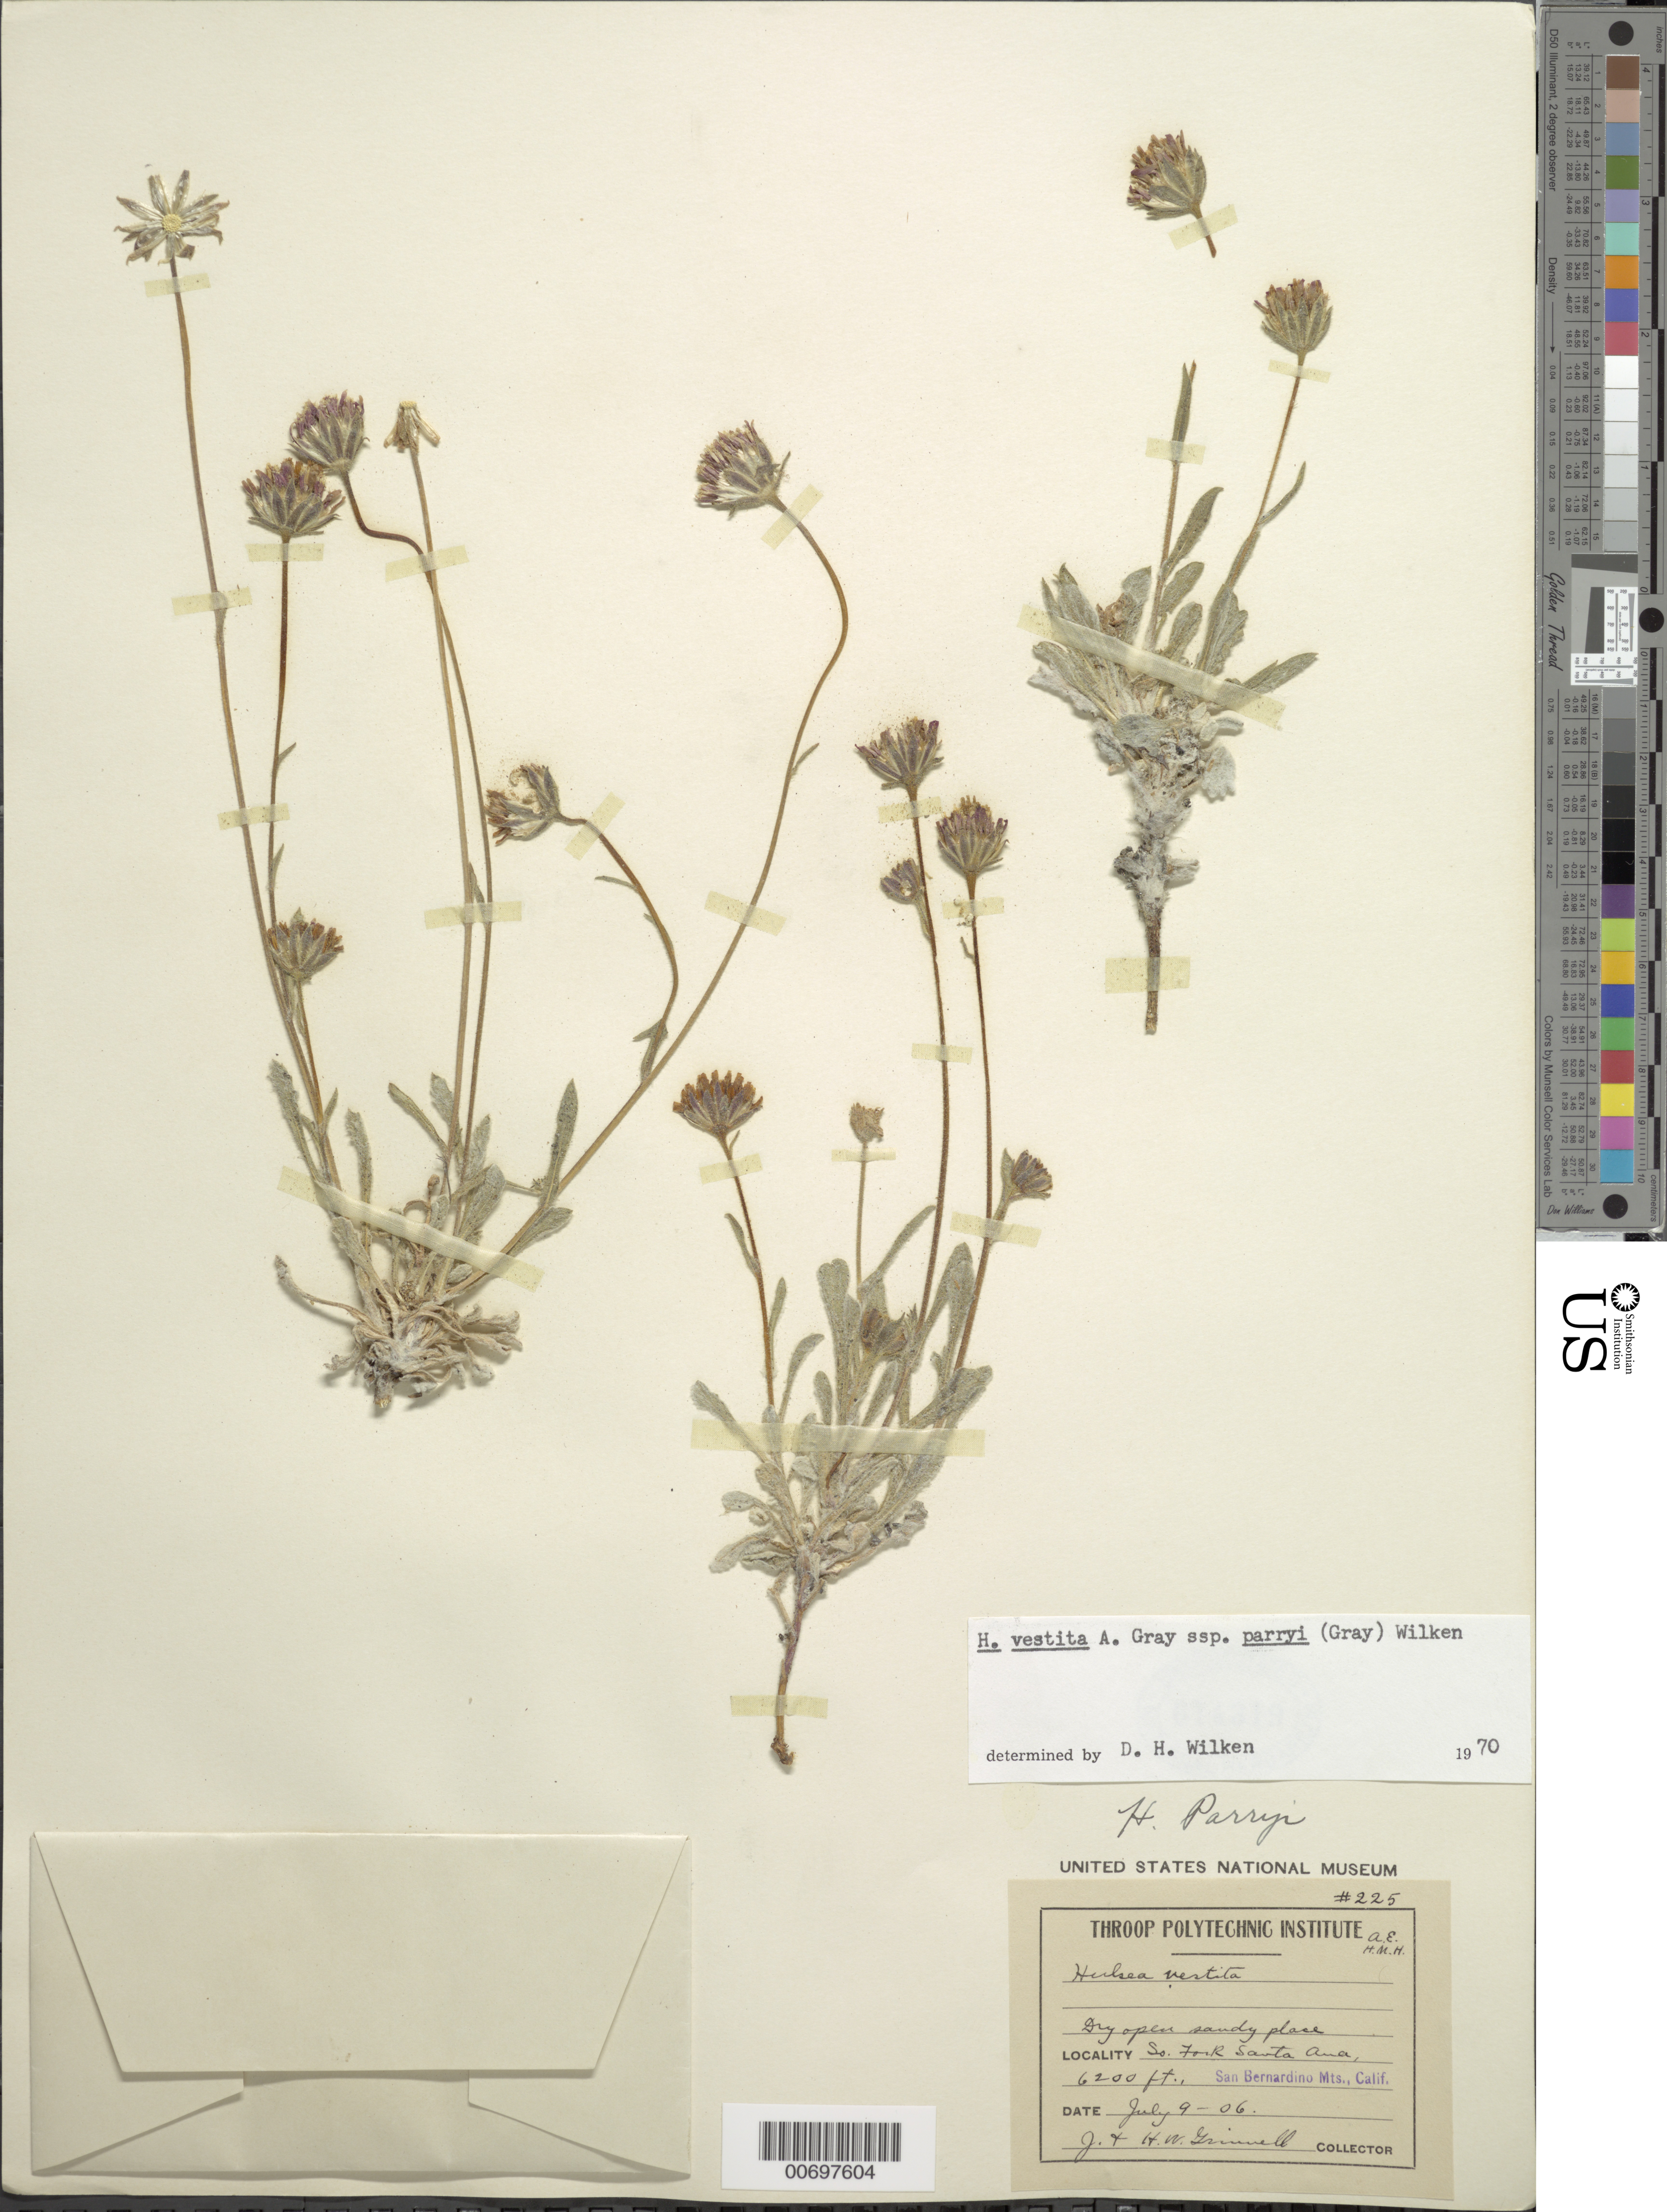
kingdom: Plantae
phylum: Tracheophyta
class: Magnoliopsida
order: Asterales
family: Asteraceae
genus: Hulsea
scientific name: Hulsea vestita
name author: A. Gray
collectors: J. Grinnell & H. Grinnell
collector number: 225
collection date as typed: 09 Jul 1906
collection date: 1906-07-09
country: United States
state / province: California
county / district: San Bernardino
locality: So. Fork Santa Ana, San Bernardino Mts.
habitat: Dry open sandy place.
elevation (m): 1890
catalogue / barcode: US 614319